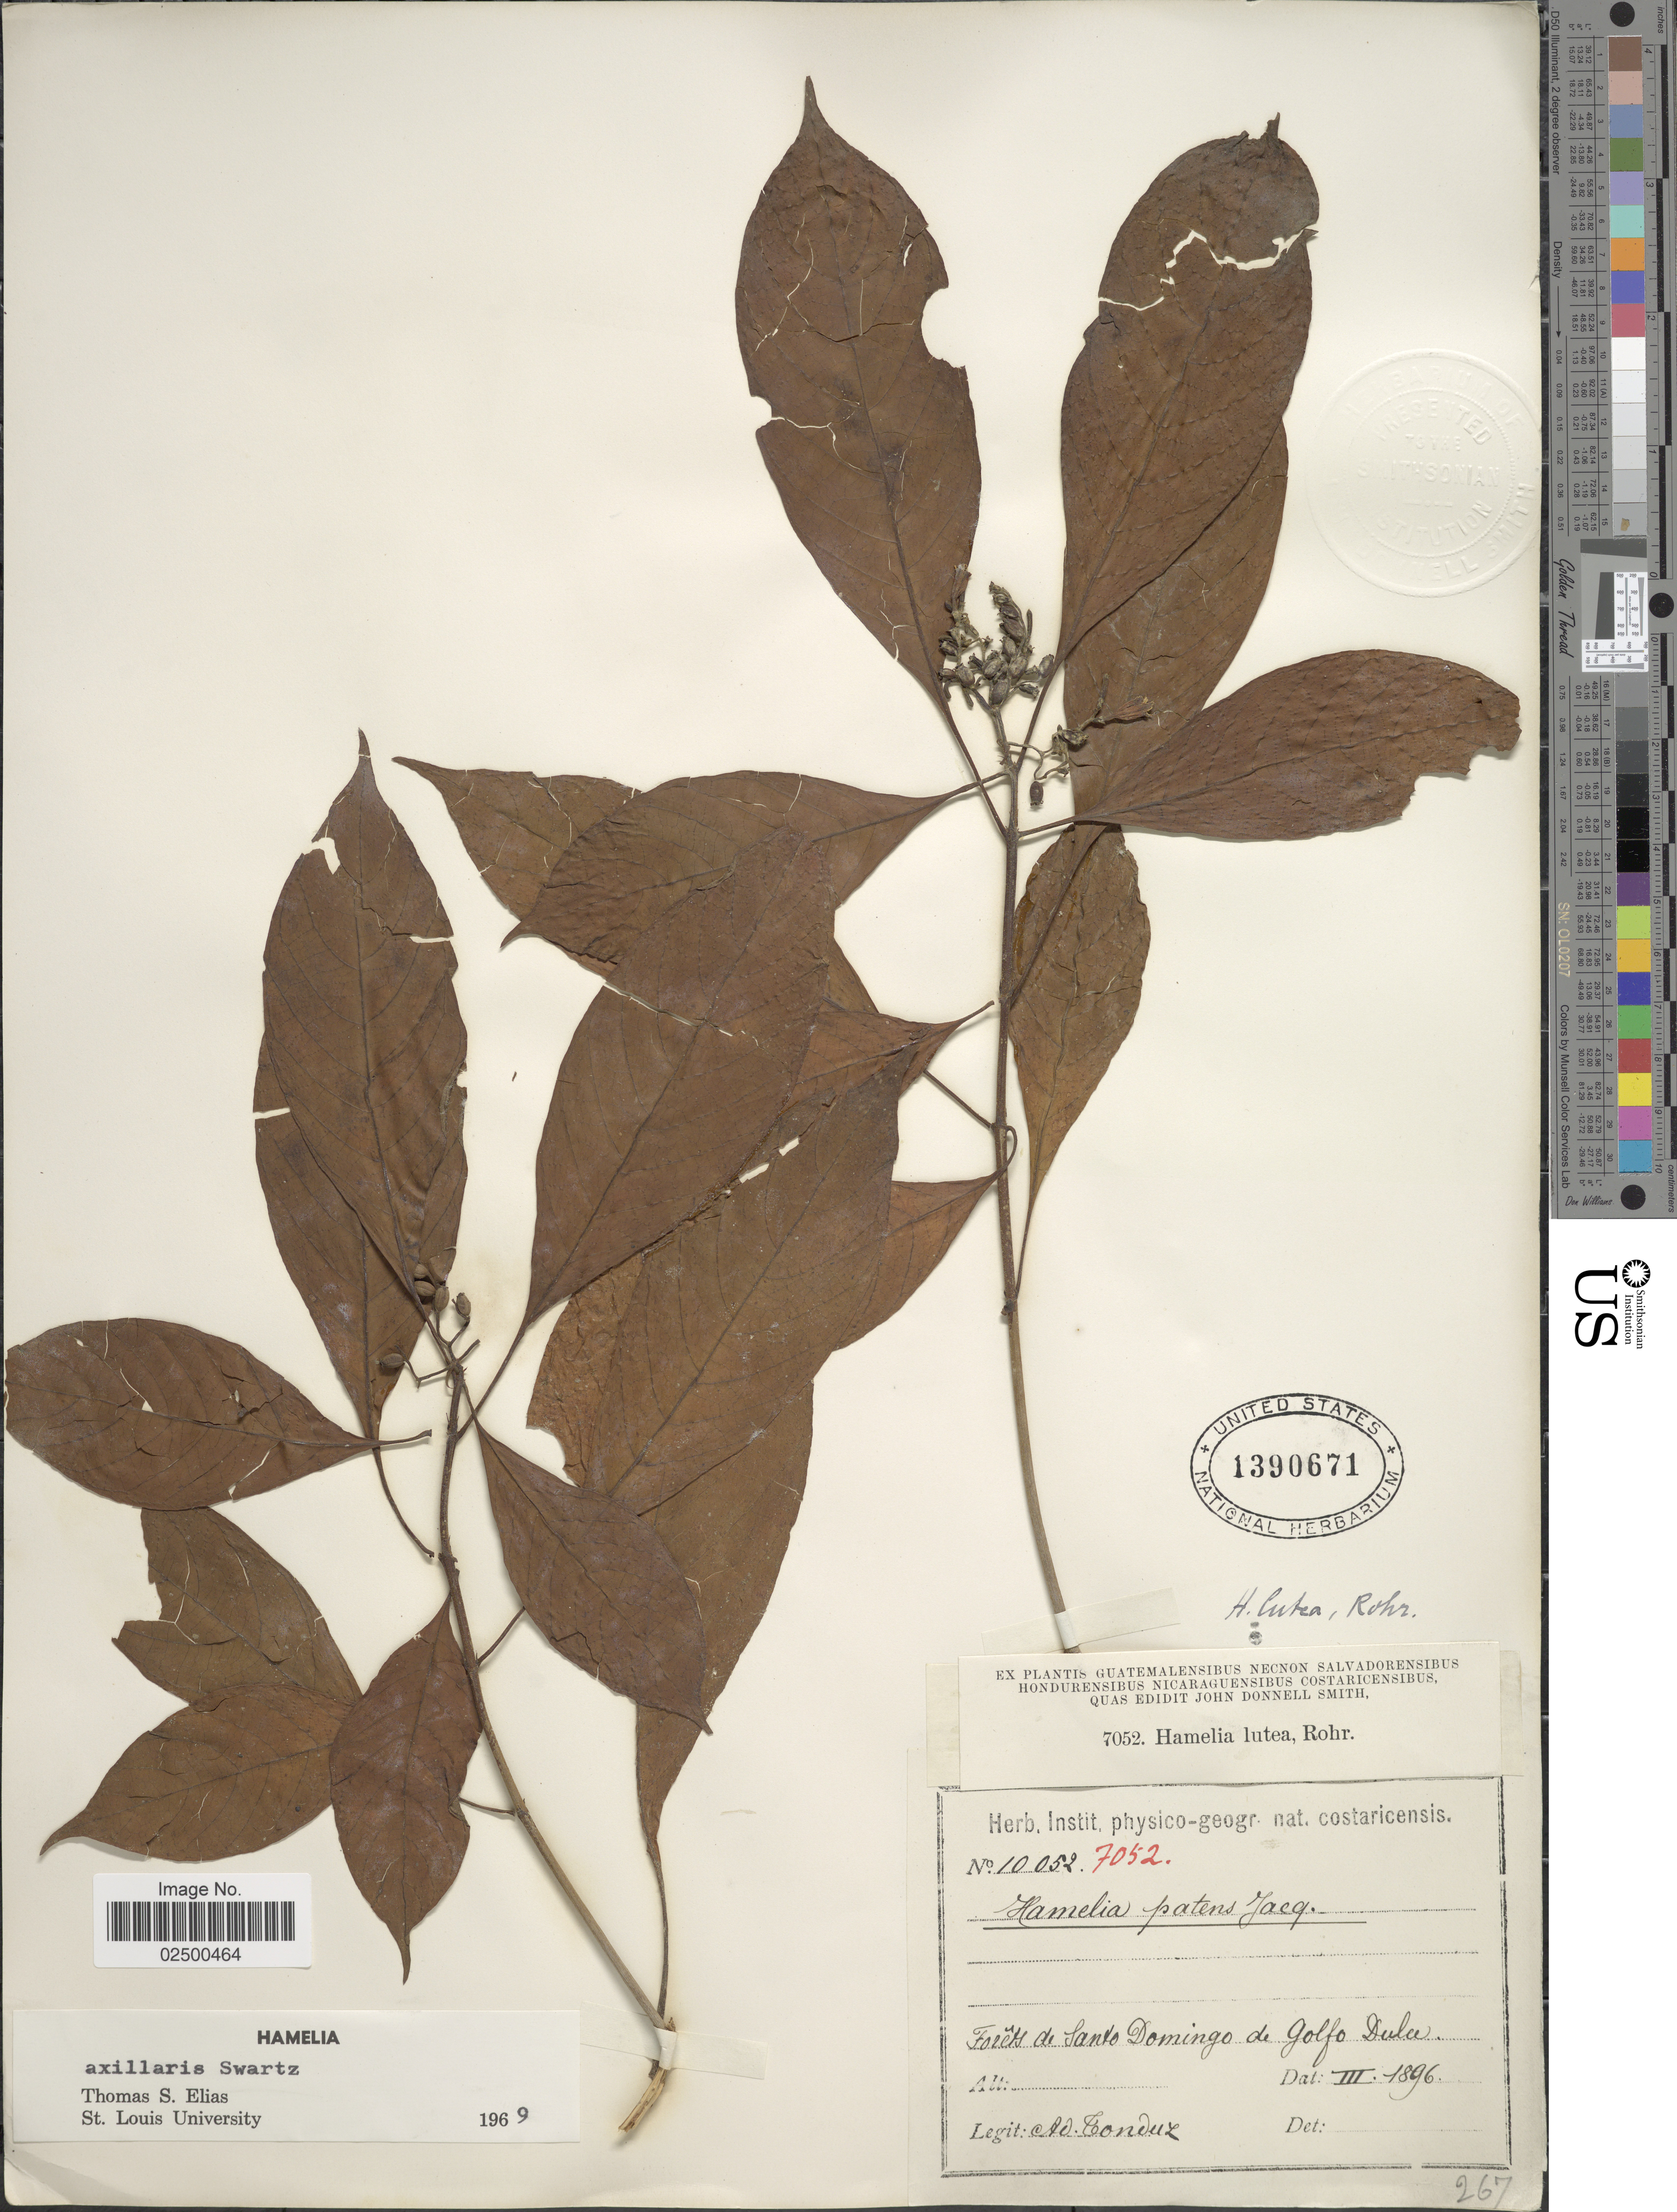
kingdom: Plantae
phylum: Tracheophyta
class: Magnoliopsida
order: Gentianales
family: Rubiaceae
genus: Hamelia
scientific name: Hamelia axillaris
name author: Sw.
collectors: A. Tonduz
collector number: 10052/7052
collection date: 1896-03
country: Costa Rica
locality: Forets de Santo Domingo de Golfo Dula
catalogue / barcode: US 1390671